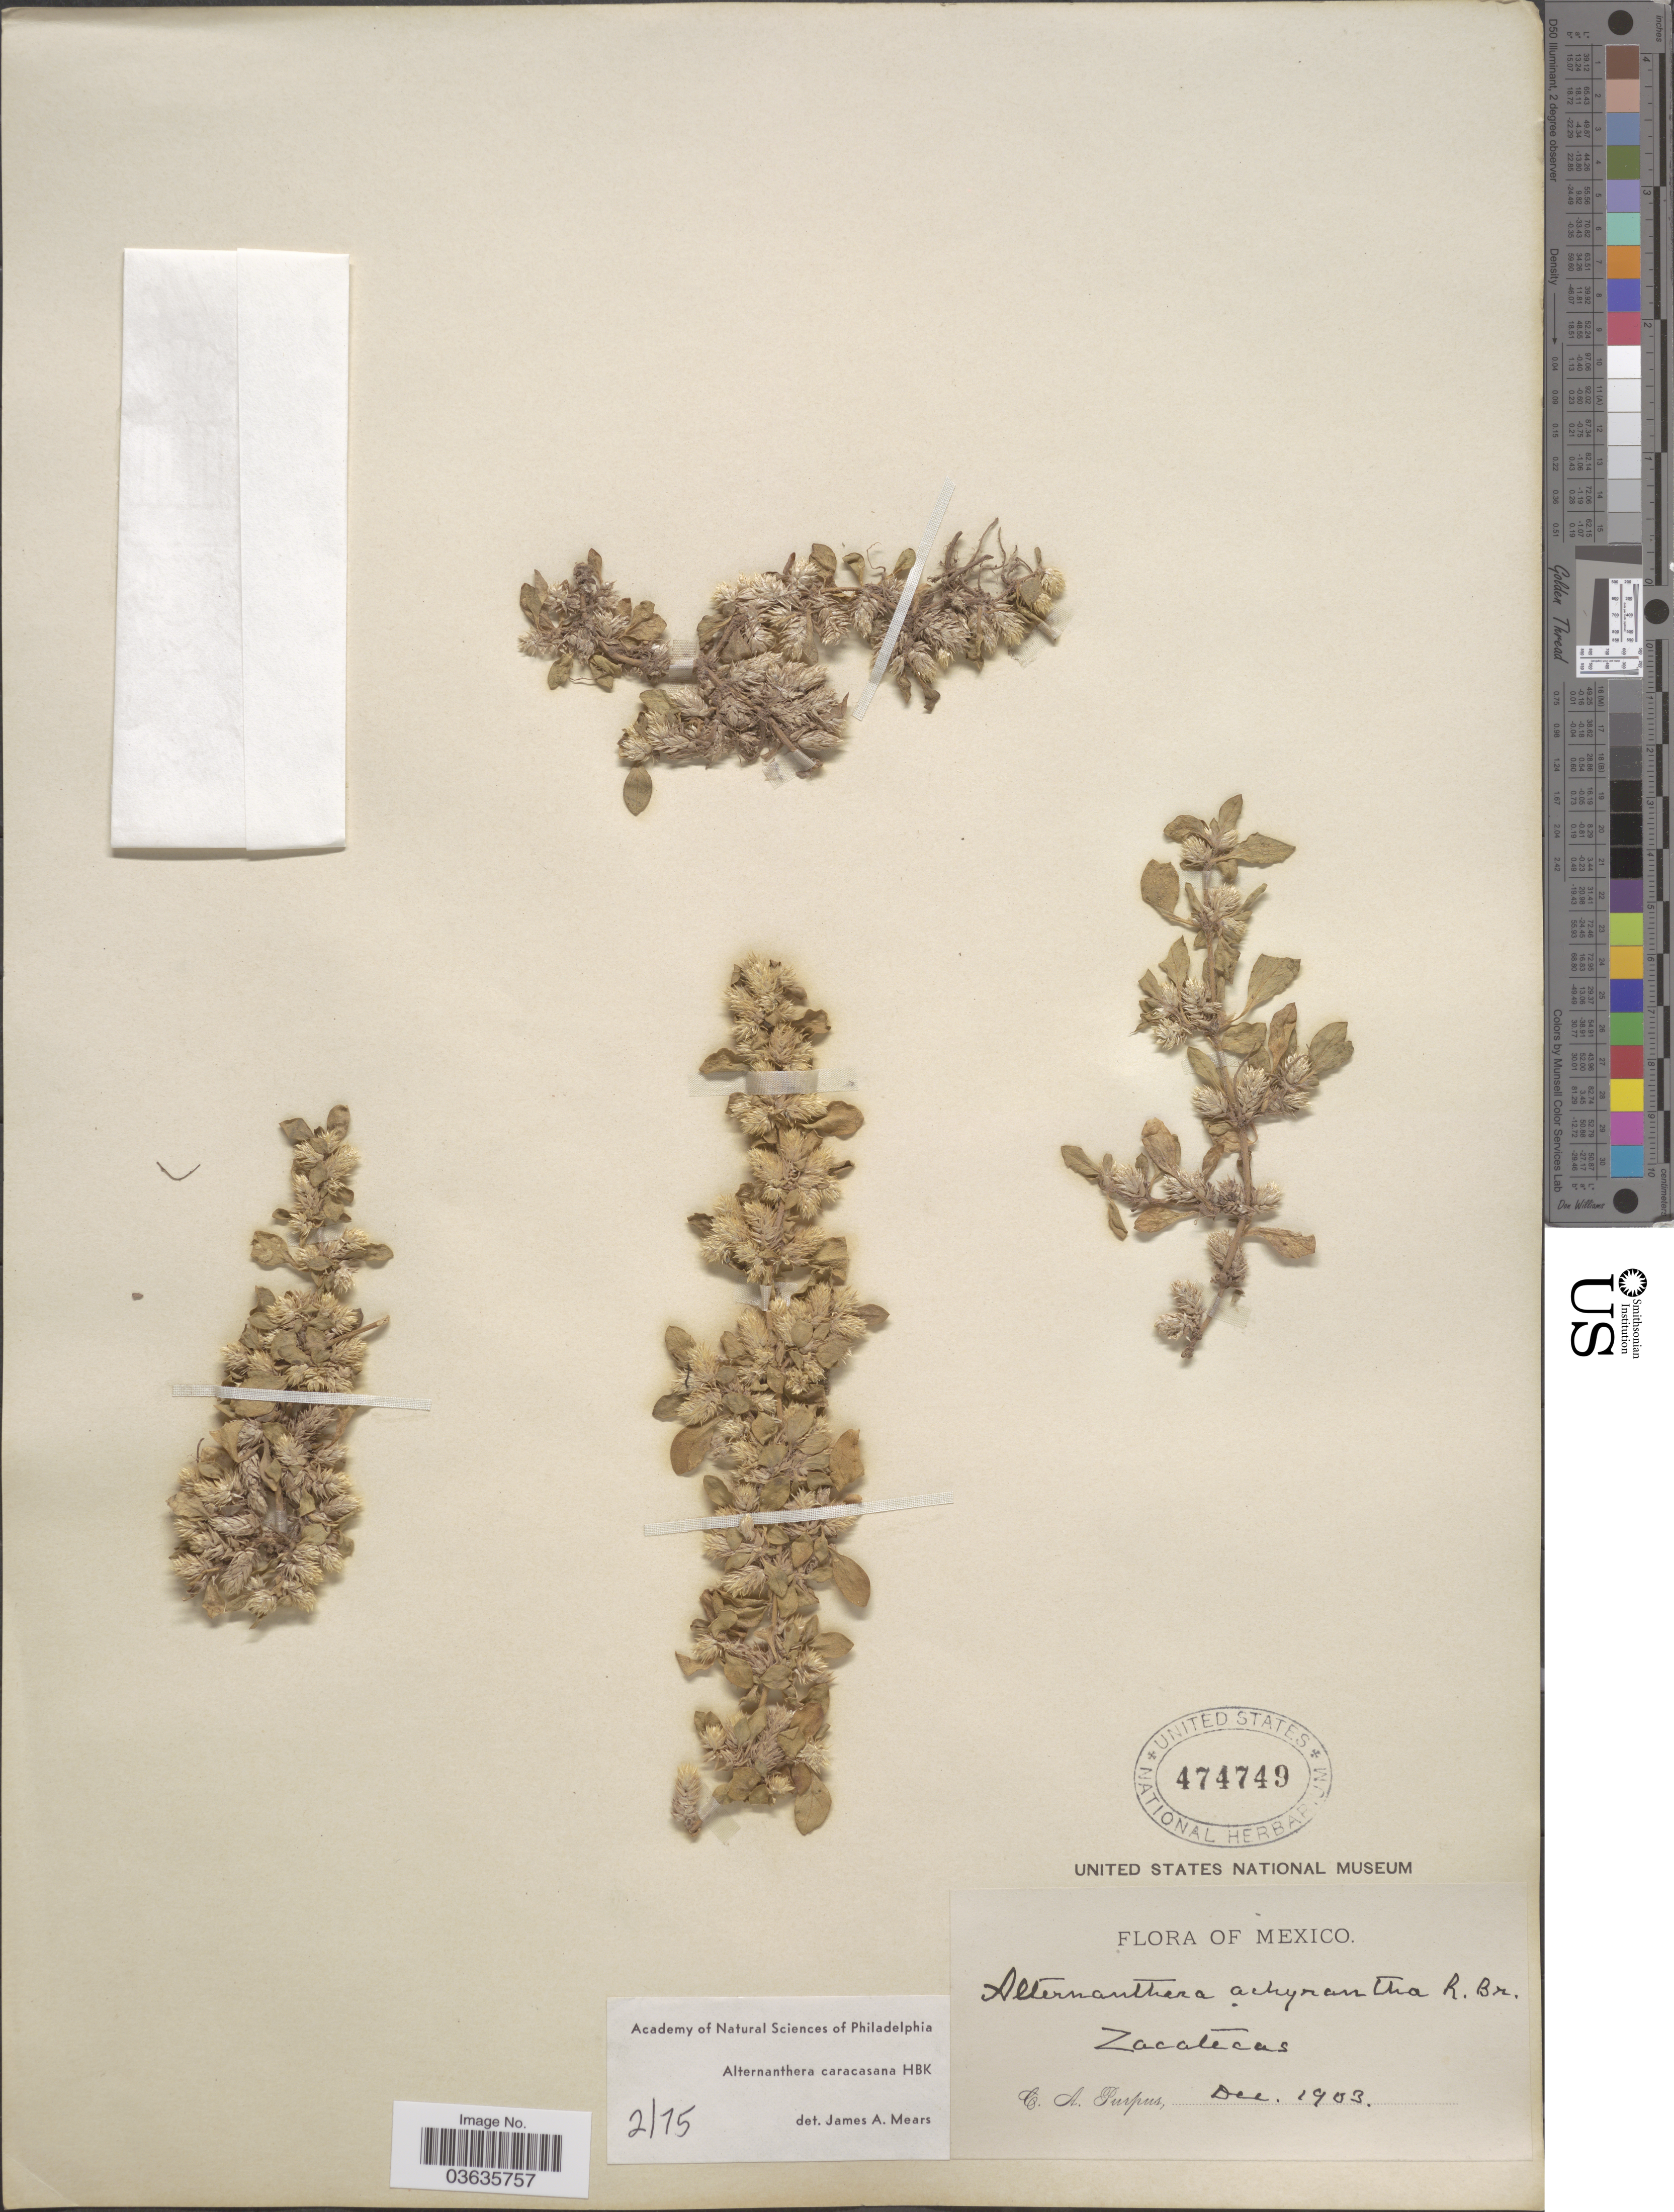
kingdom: Plantae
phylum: Tracheophyta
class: Magnoliopsida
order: Caryophyllales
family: Amaranthaceae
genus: Alternanthera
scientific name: Alternanthera caracasana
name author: Kunth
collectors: C. A. Purpus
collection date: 1903-12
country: Mexico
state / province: Zacatecas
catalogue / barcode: US 474749